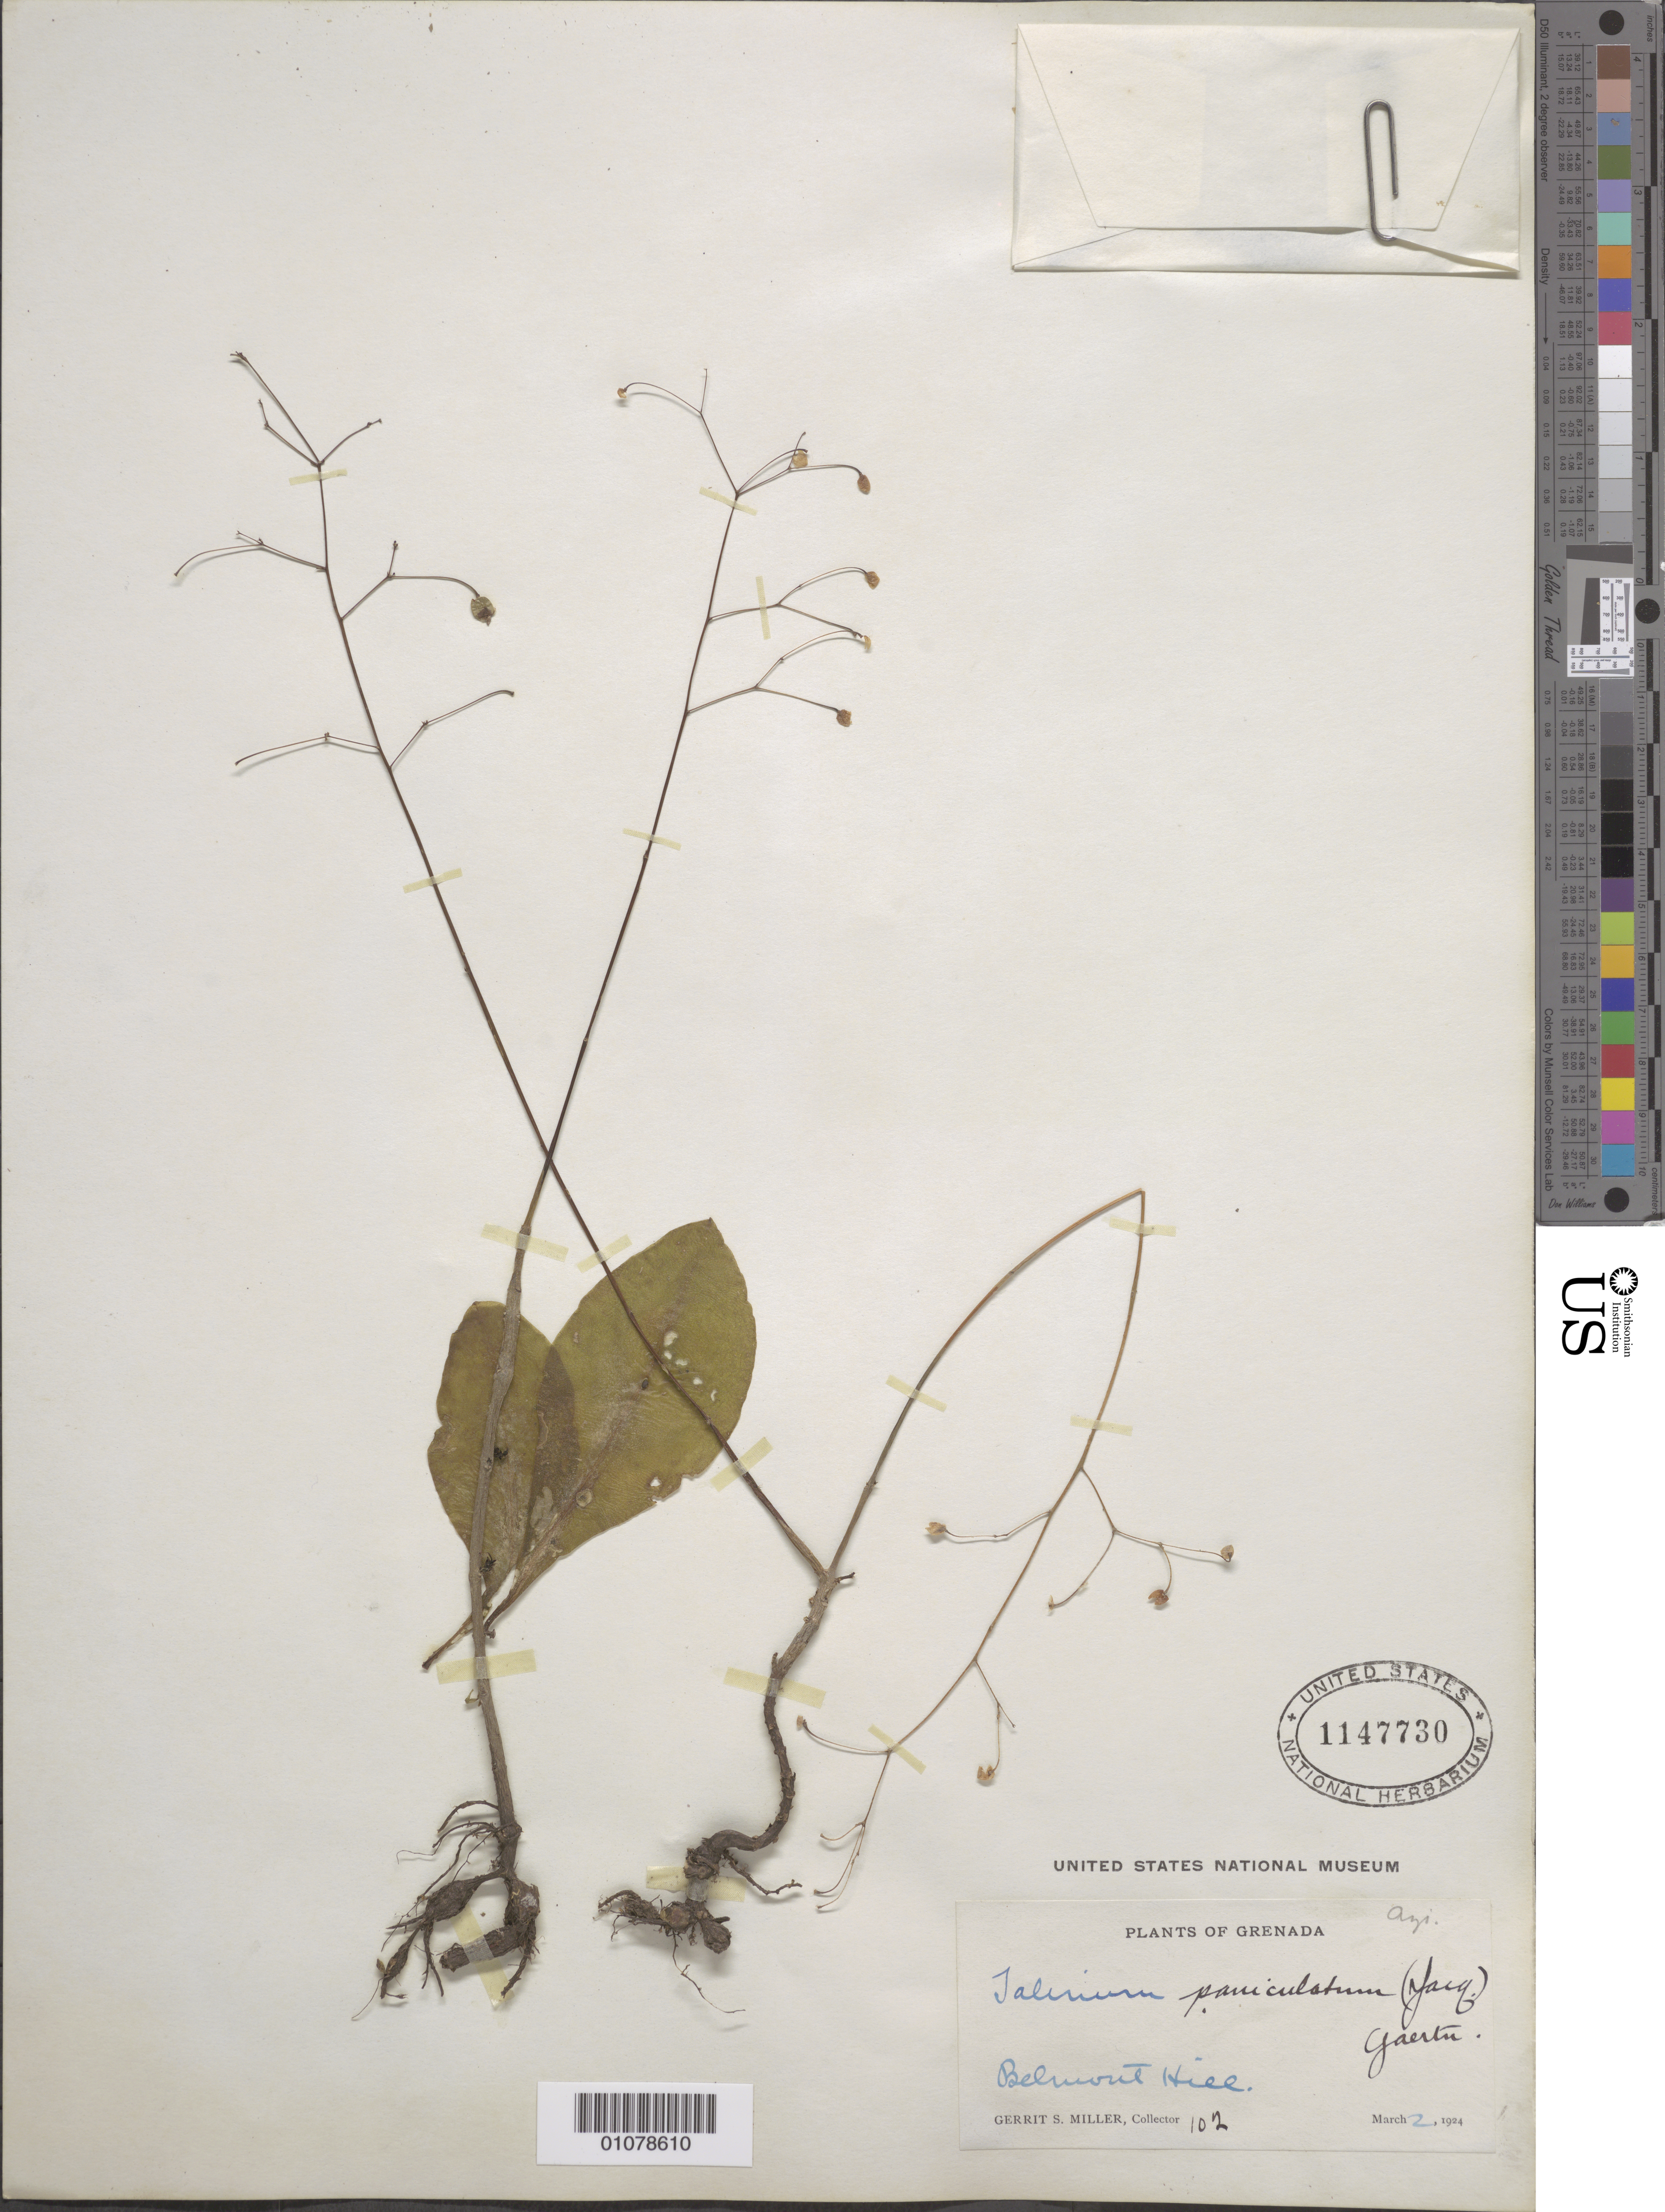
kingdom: Plantae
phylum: Tracheophyta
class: Magnoliopsida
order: Caryophyllales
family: Talinaceae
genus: Talinum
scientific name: Talinum paniculatum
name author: (Jacq.) Gaertn.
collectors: G. S. Miller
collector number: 102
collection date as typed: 02 Mar 1924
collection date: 1924-03-02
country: Grenada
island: Grenada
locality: Belmont HIll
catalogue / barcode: US 1147730